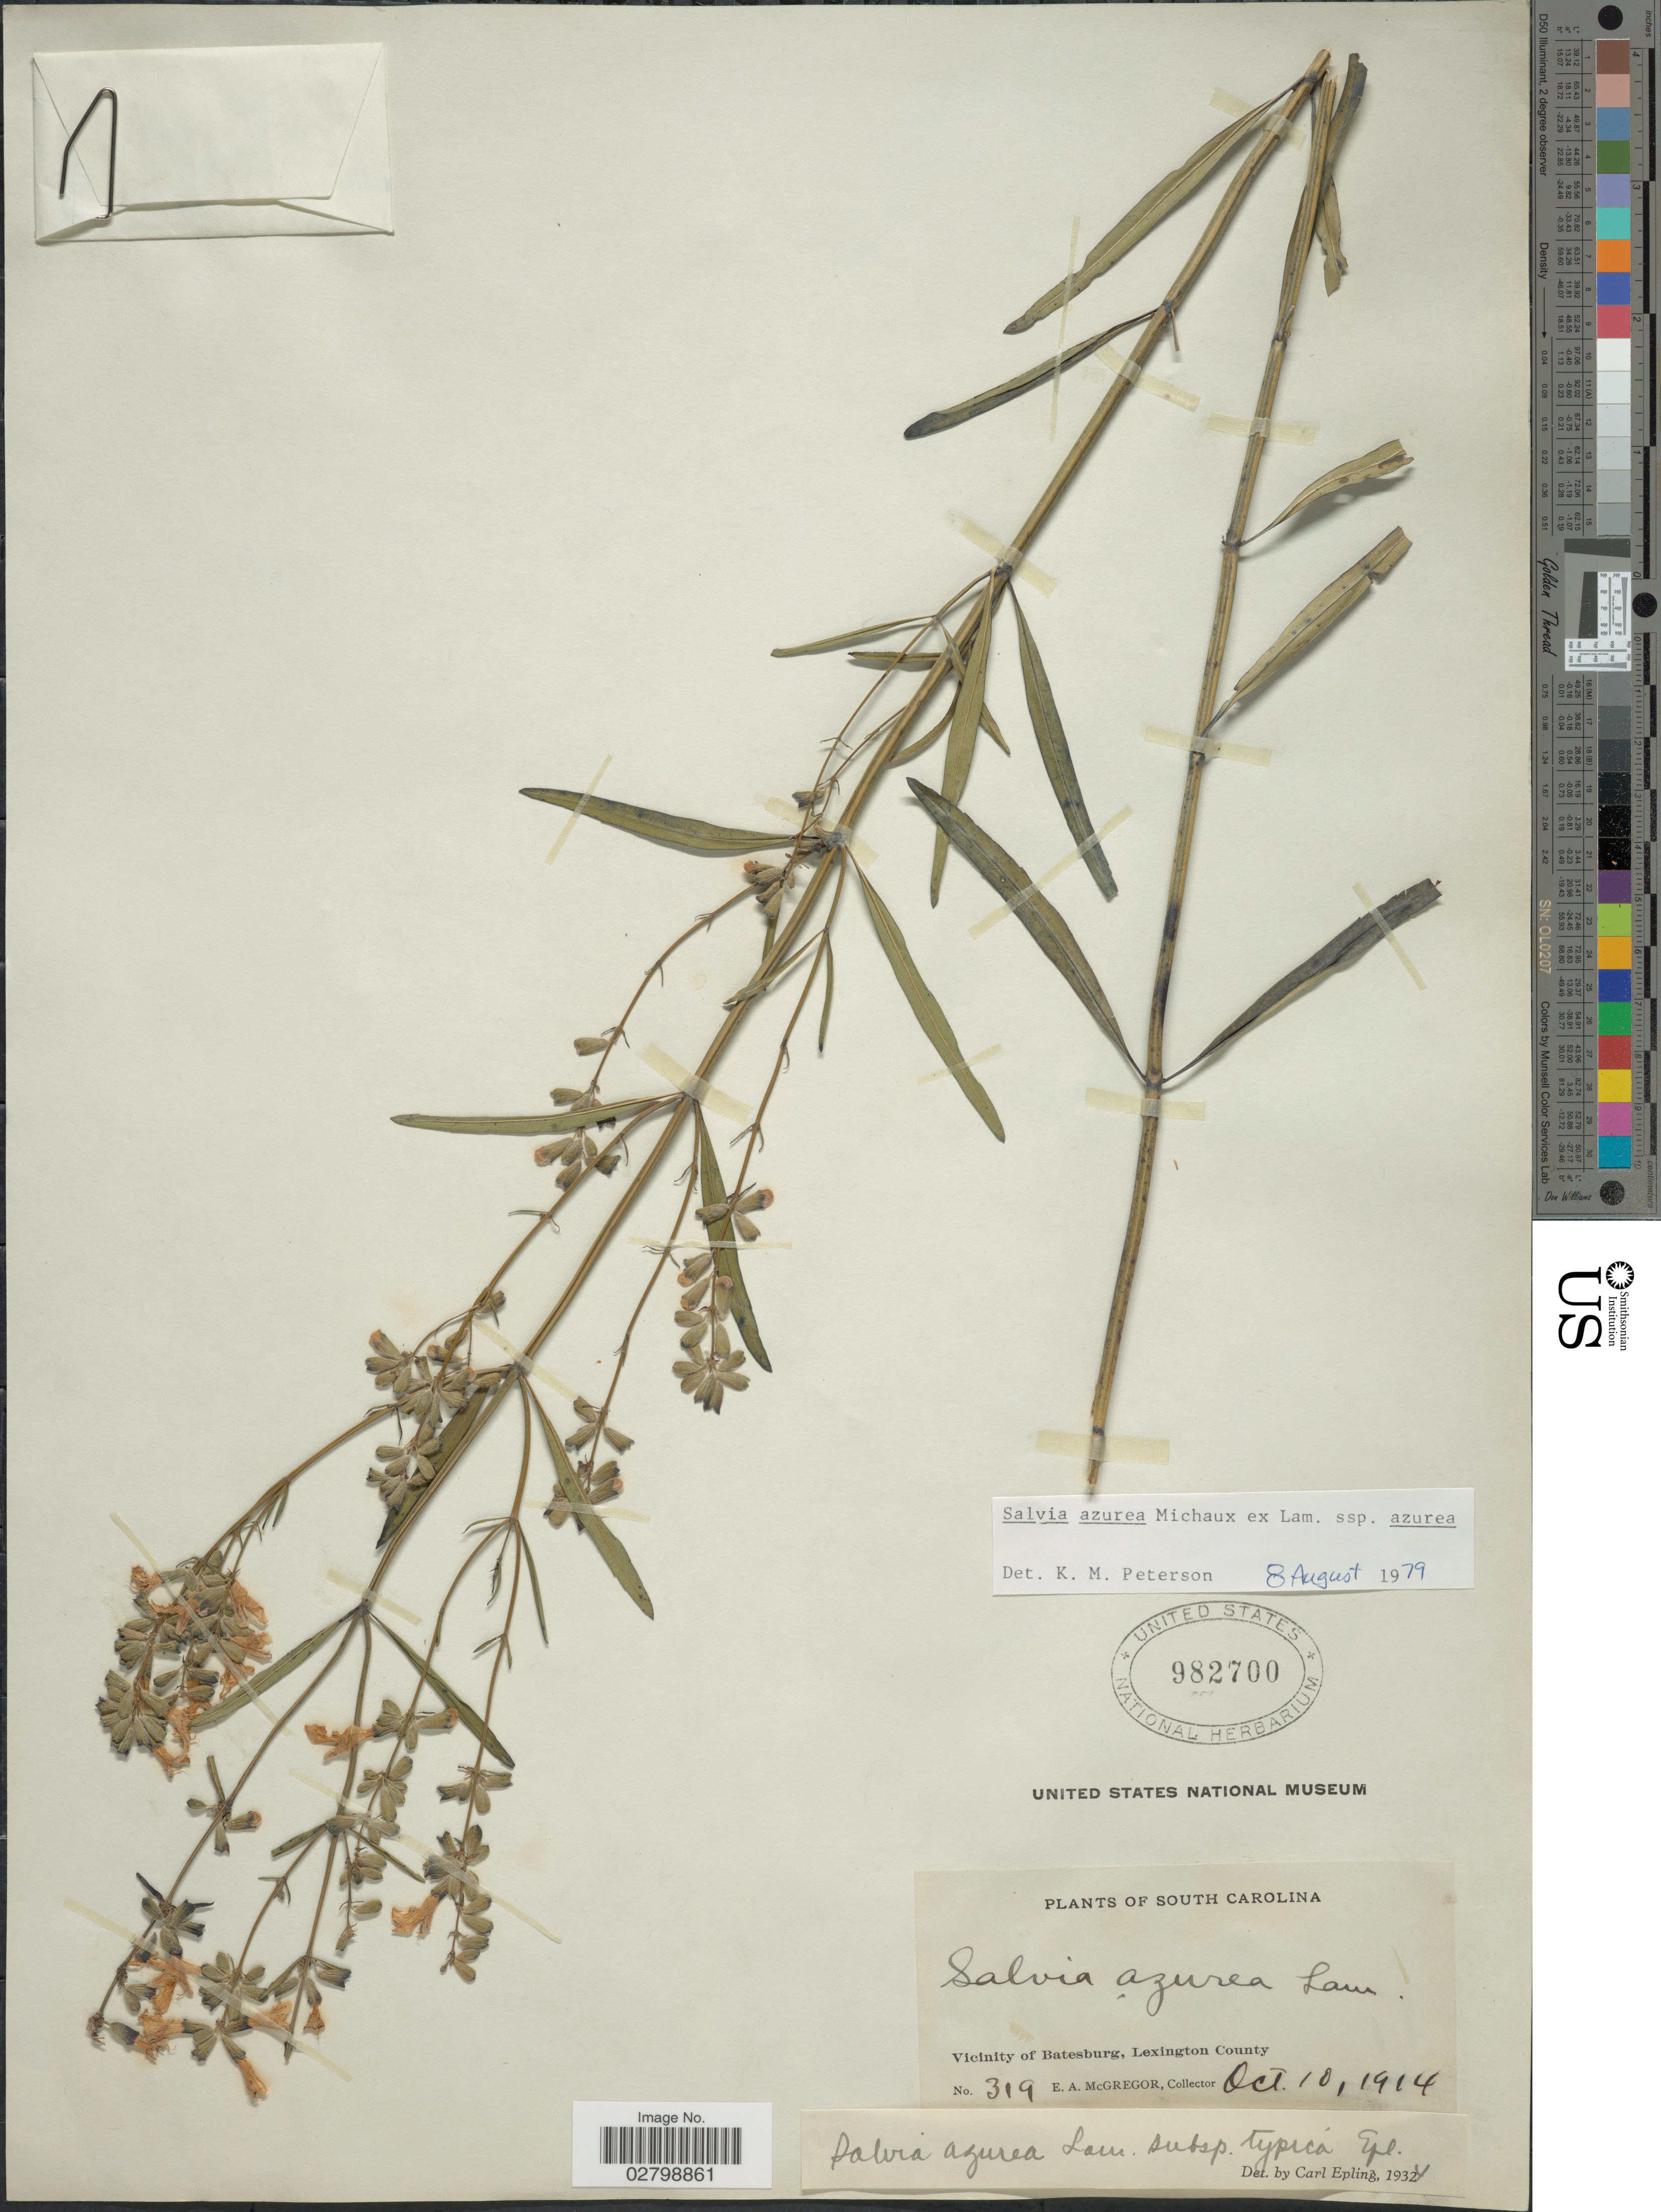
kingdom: Plantae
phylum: Tracheophyta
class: Magnoliopsida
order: Lamiales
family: Lamiaceae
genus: Salvia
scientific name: Salvia azurea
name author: Michx. ex Vahl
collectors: E. A. McGregor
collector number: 319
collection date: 1914-10-10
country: United States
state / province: South Carolina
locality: Vicinity of Batesburg, Lexington County.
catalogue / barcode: US 982700